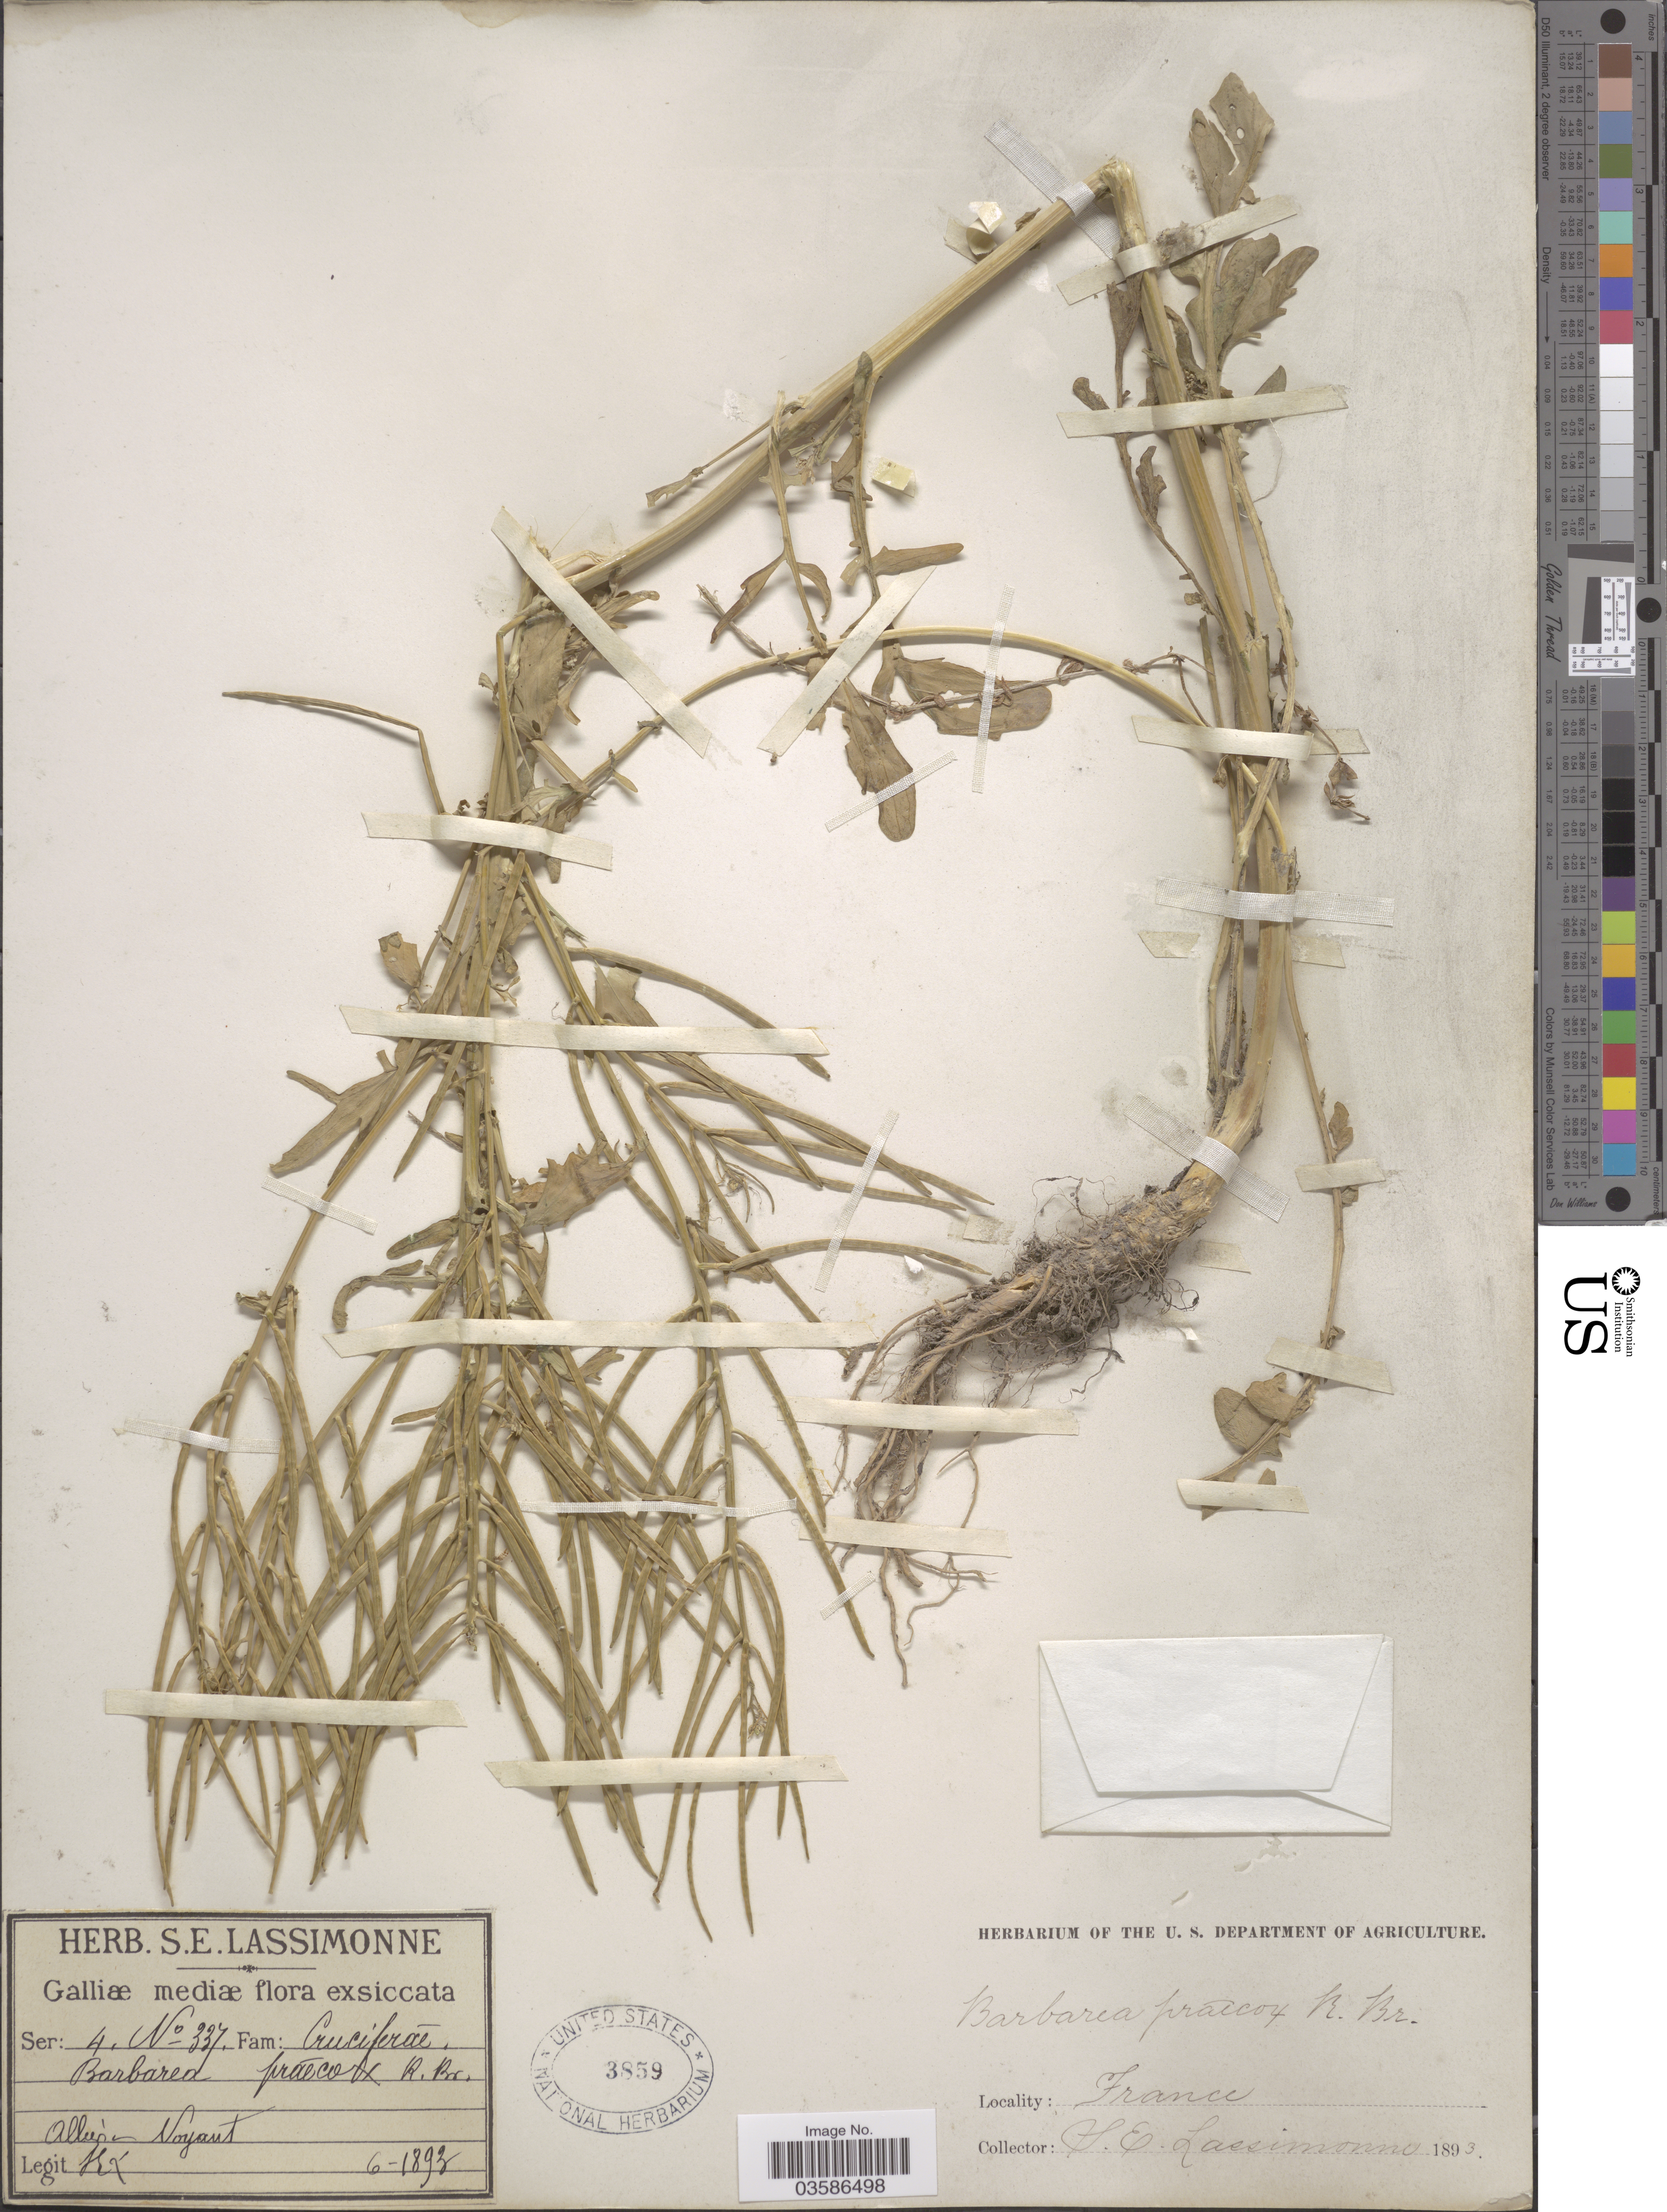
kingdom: Plantae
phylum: Tracheophyta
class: Magnoliopsida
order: Brassicales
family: Brassicaceae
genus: Barbarea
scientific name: Barbarea praecox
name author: (Sm.) W.T. Aiton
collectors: S. Lassimonne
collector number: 337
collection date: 1893-06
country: France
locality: Galliæ mediæ. Allièr Noyant.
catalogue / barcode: US 3859